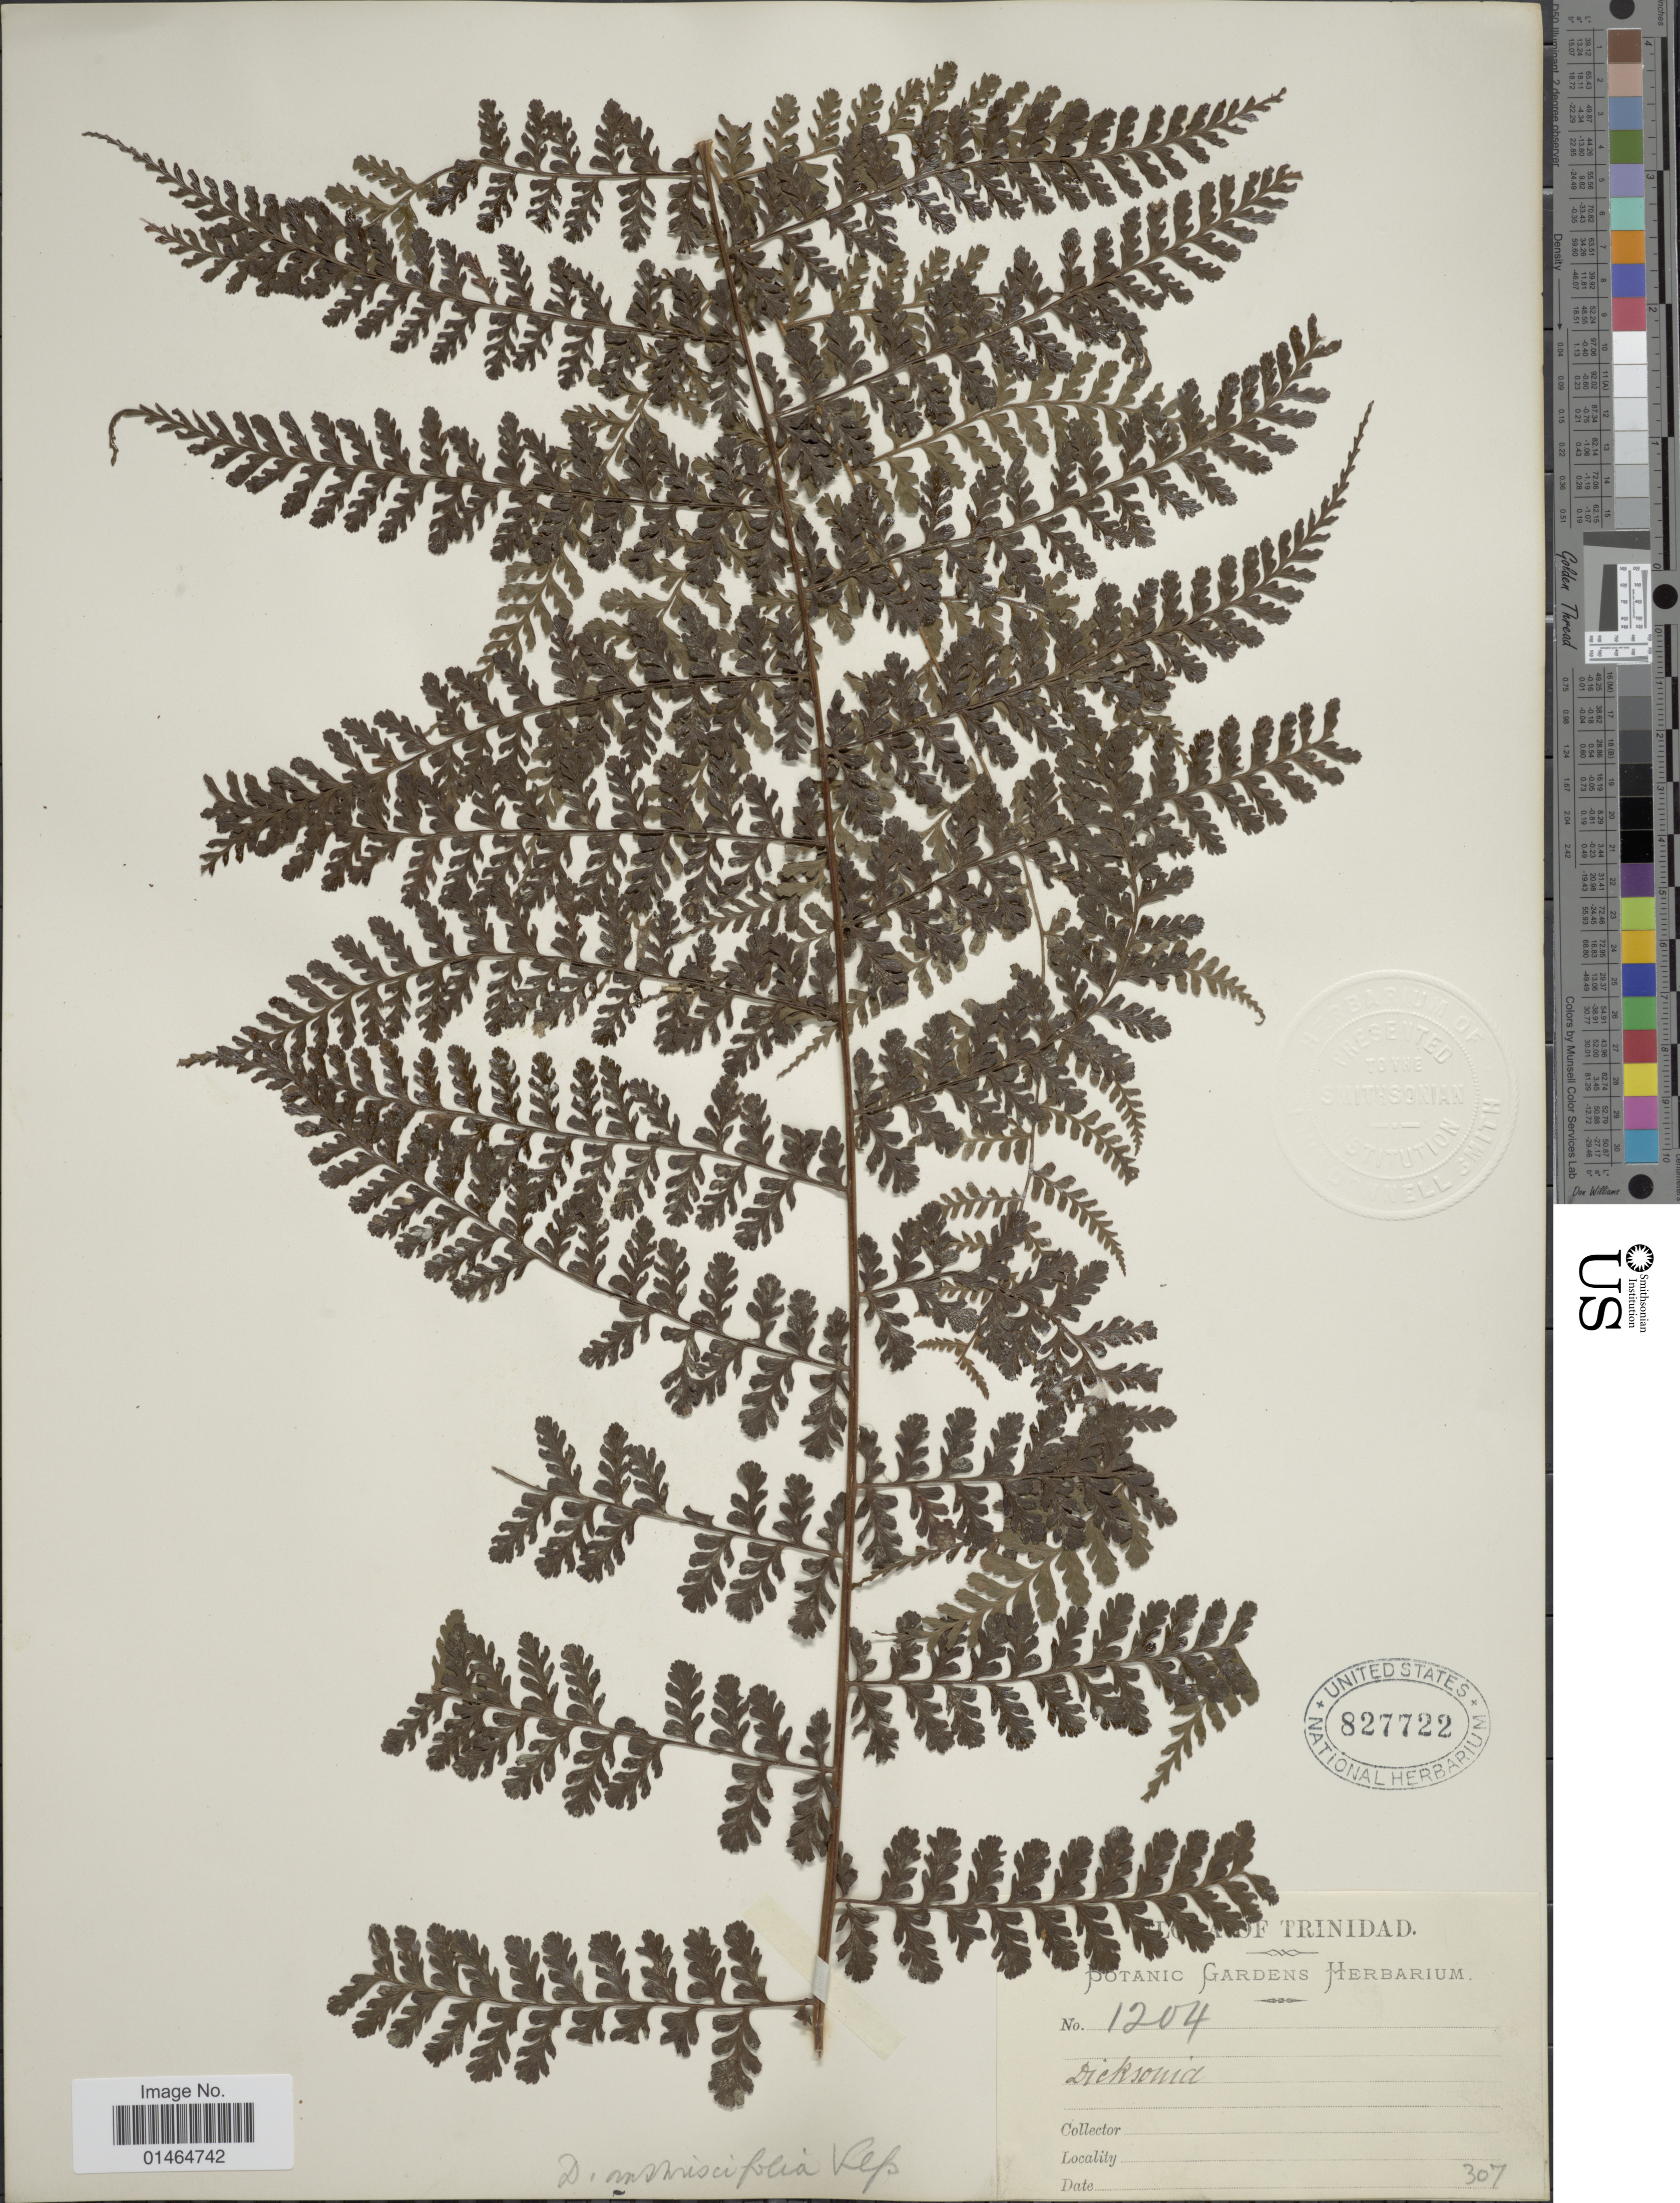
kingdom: Plantae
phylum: Tracheophyta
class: Polypodiopsida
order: Polypodiales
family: Dennstaedtiaceae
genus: Dennstaedtia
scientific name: Dennstaedtia dissecta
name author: (Sw.) T. Moore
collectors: Botanic Gardens Herbarium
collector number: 1204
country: Trinidad and Tobago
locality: Trinidad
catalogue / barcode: US 827722